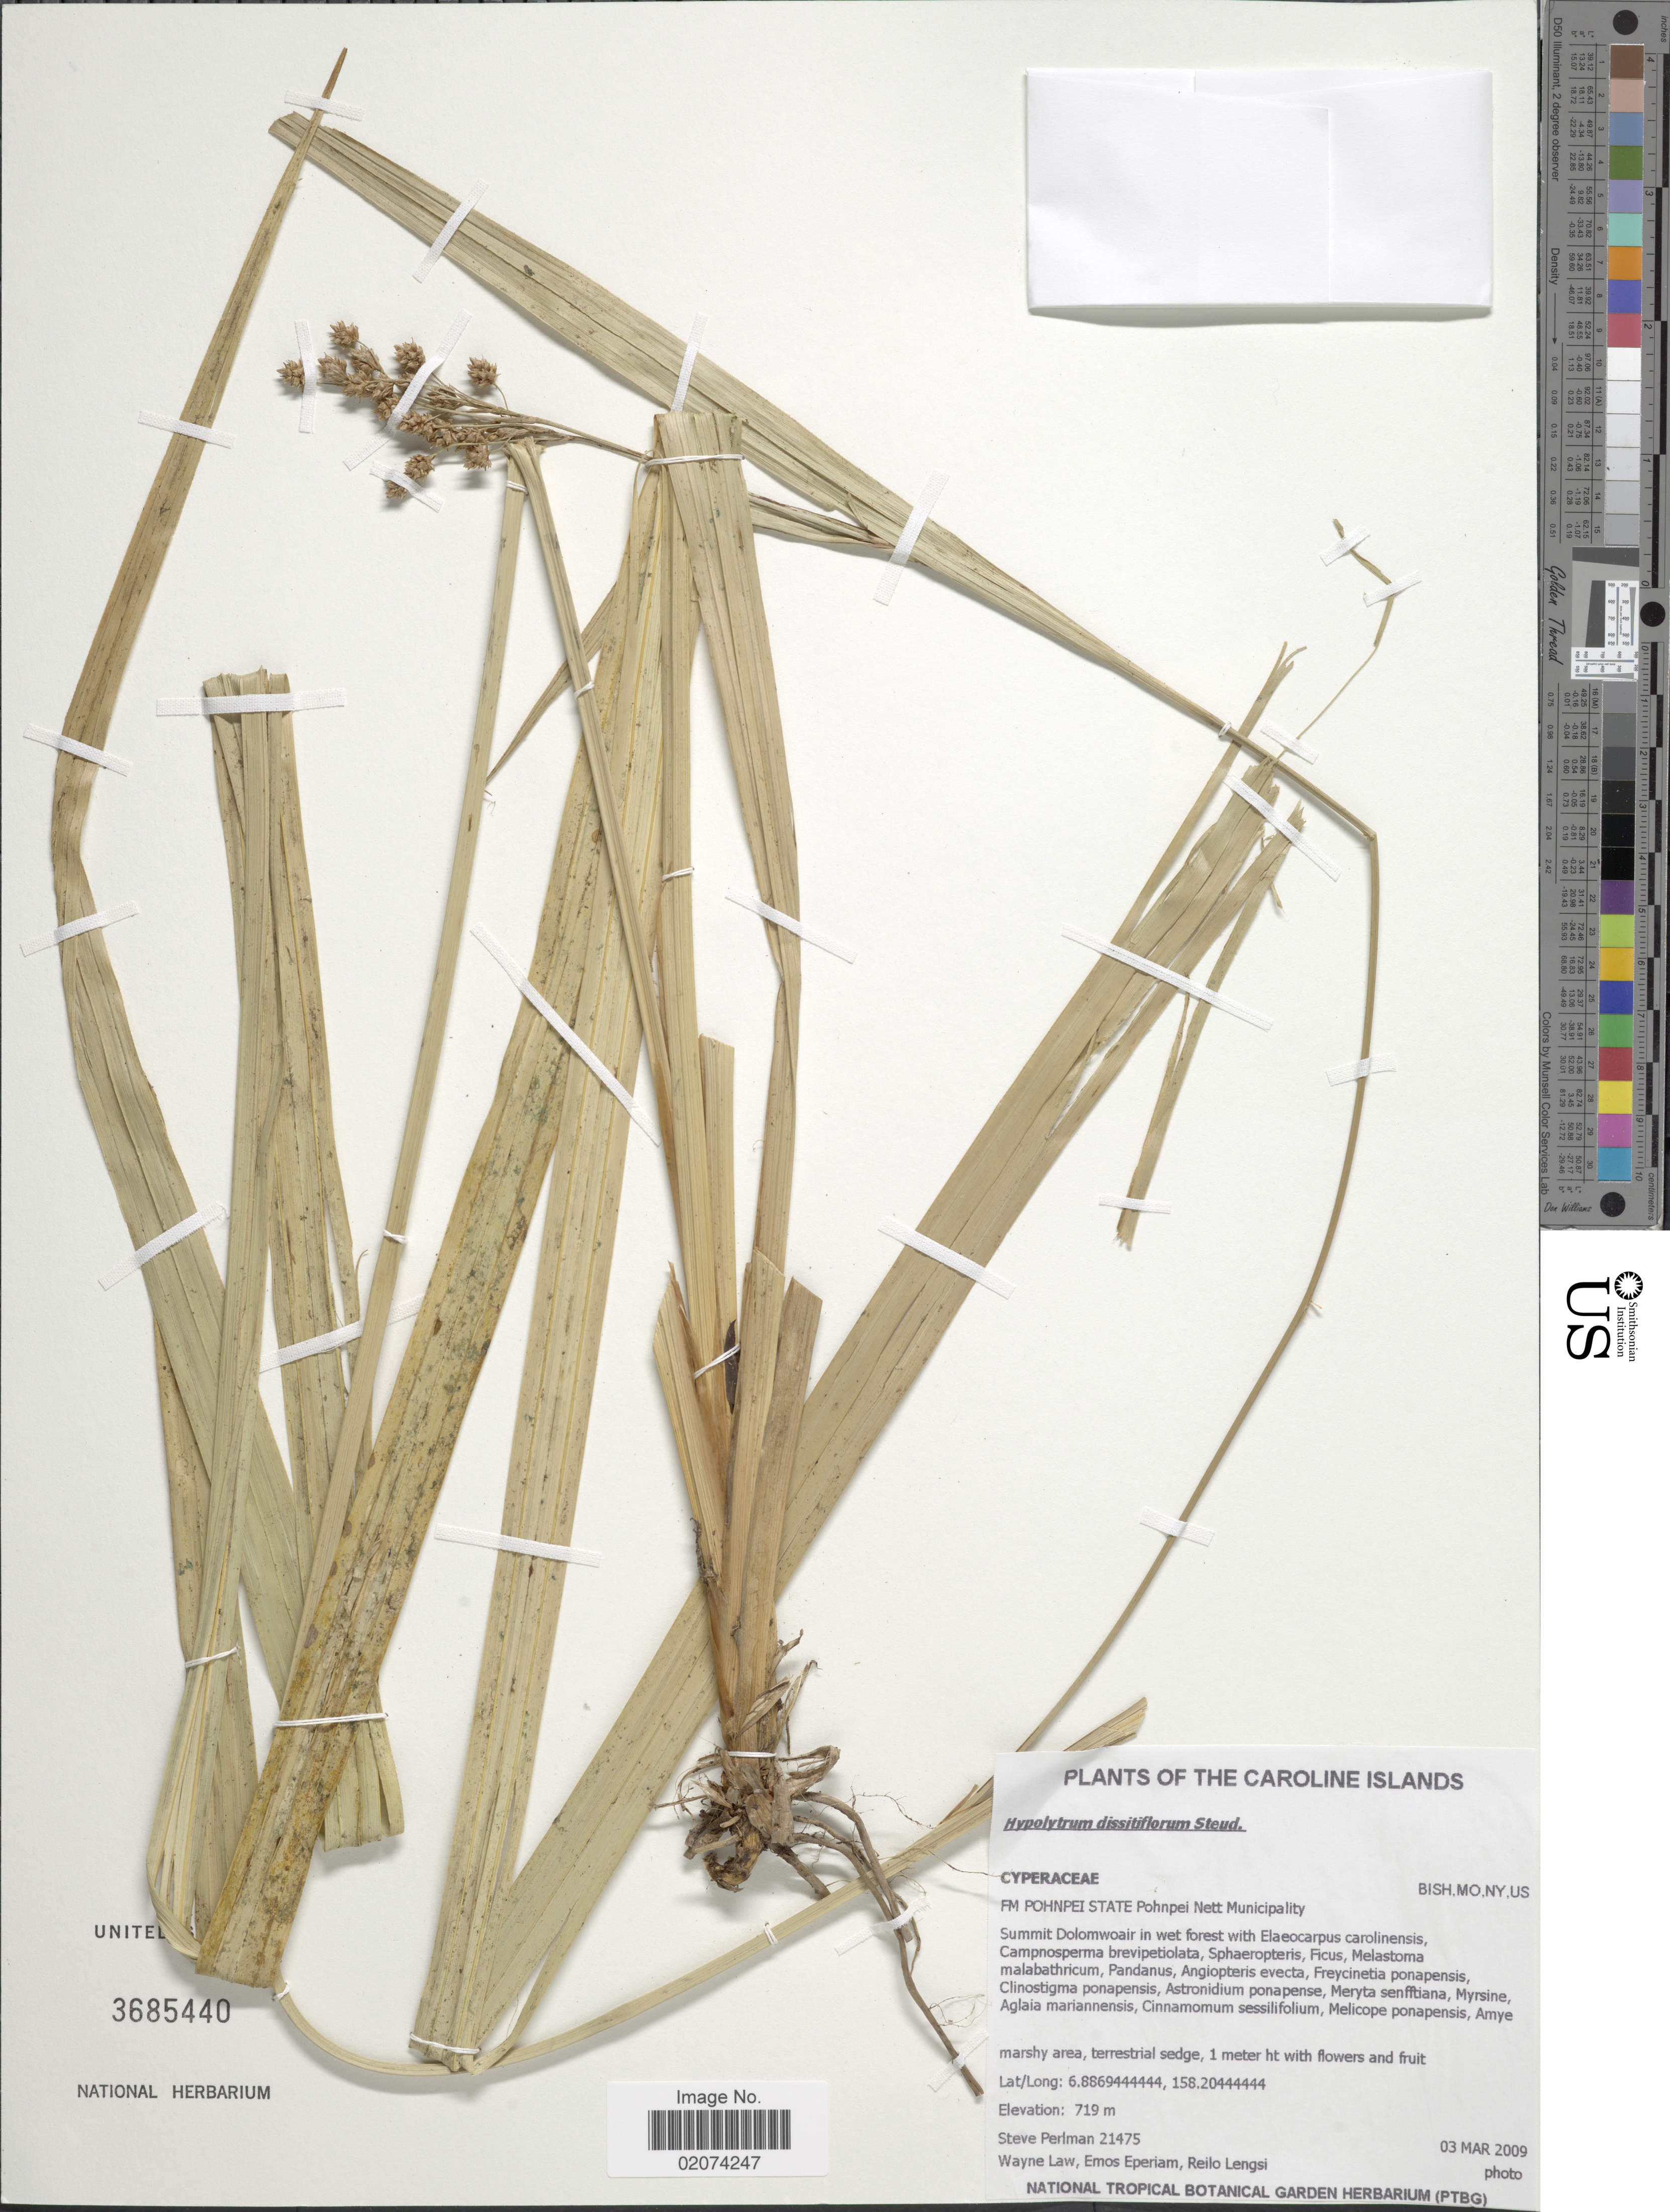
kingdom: Plantae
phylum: Tracheophyta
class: Liliopsida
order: Poales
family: Cyperaceae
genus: Hypolytrum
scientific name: Hypolytrum dissitiflorum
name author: Steud.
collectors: S. Perlman, W. Law, E. Eperiam & R. Lengsi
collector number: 21475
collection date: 2009-03-03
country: Micronesia, Federated States of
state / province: Pohnpei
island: Pohnpei [Ponape]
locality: Caroline Islands. Pohnpei State Pohnpei Nett Municipality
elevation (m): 719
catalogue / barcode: US 3685440